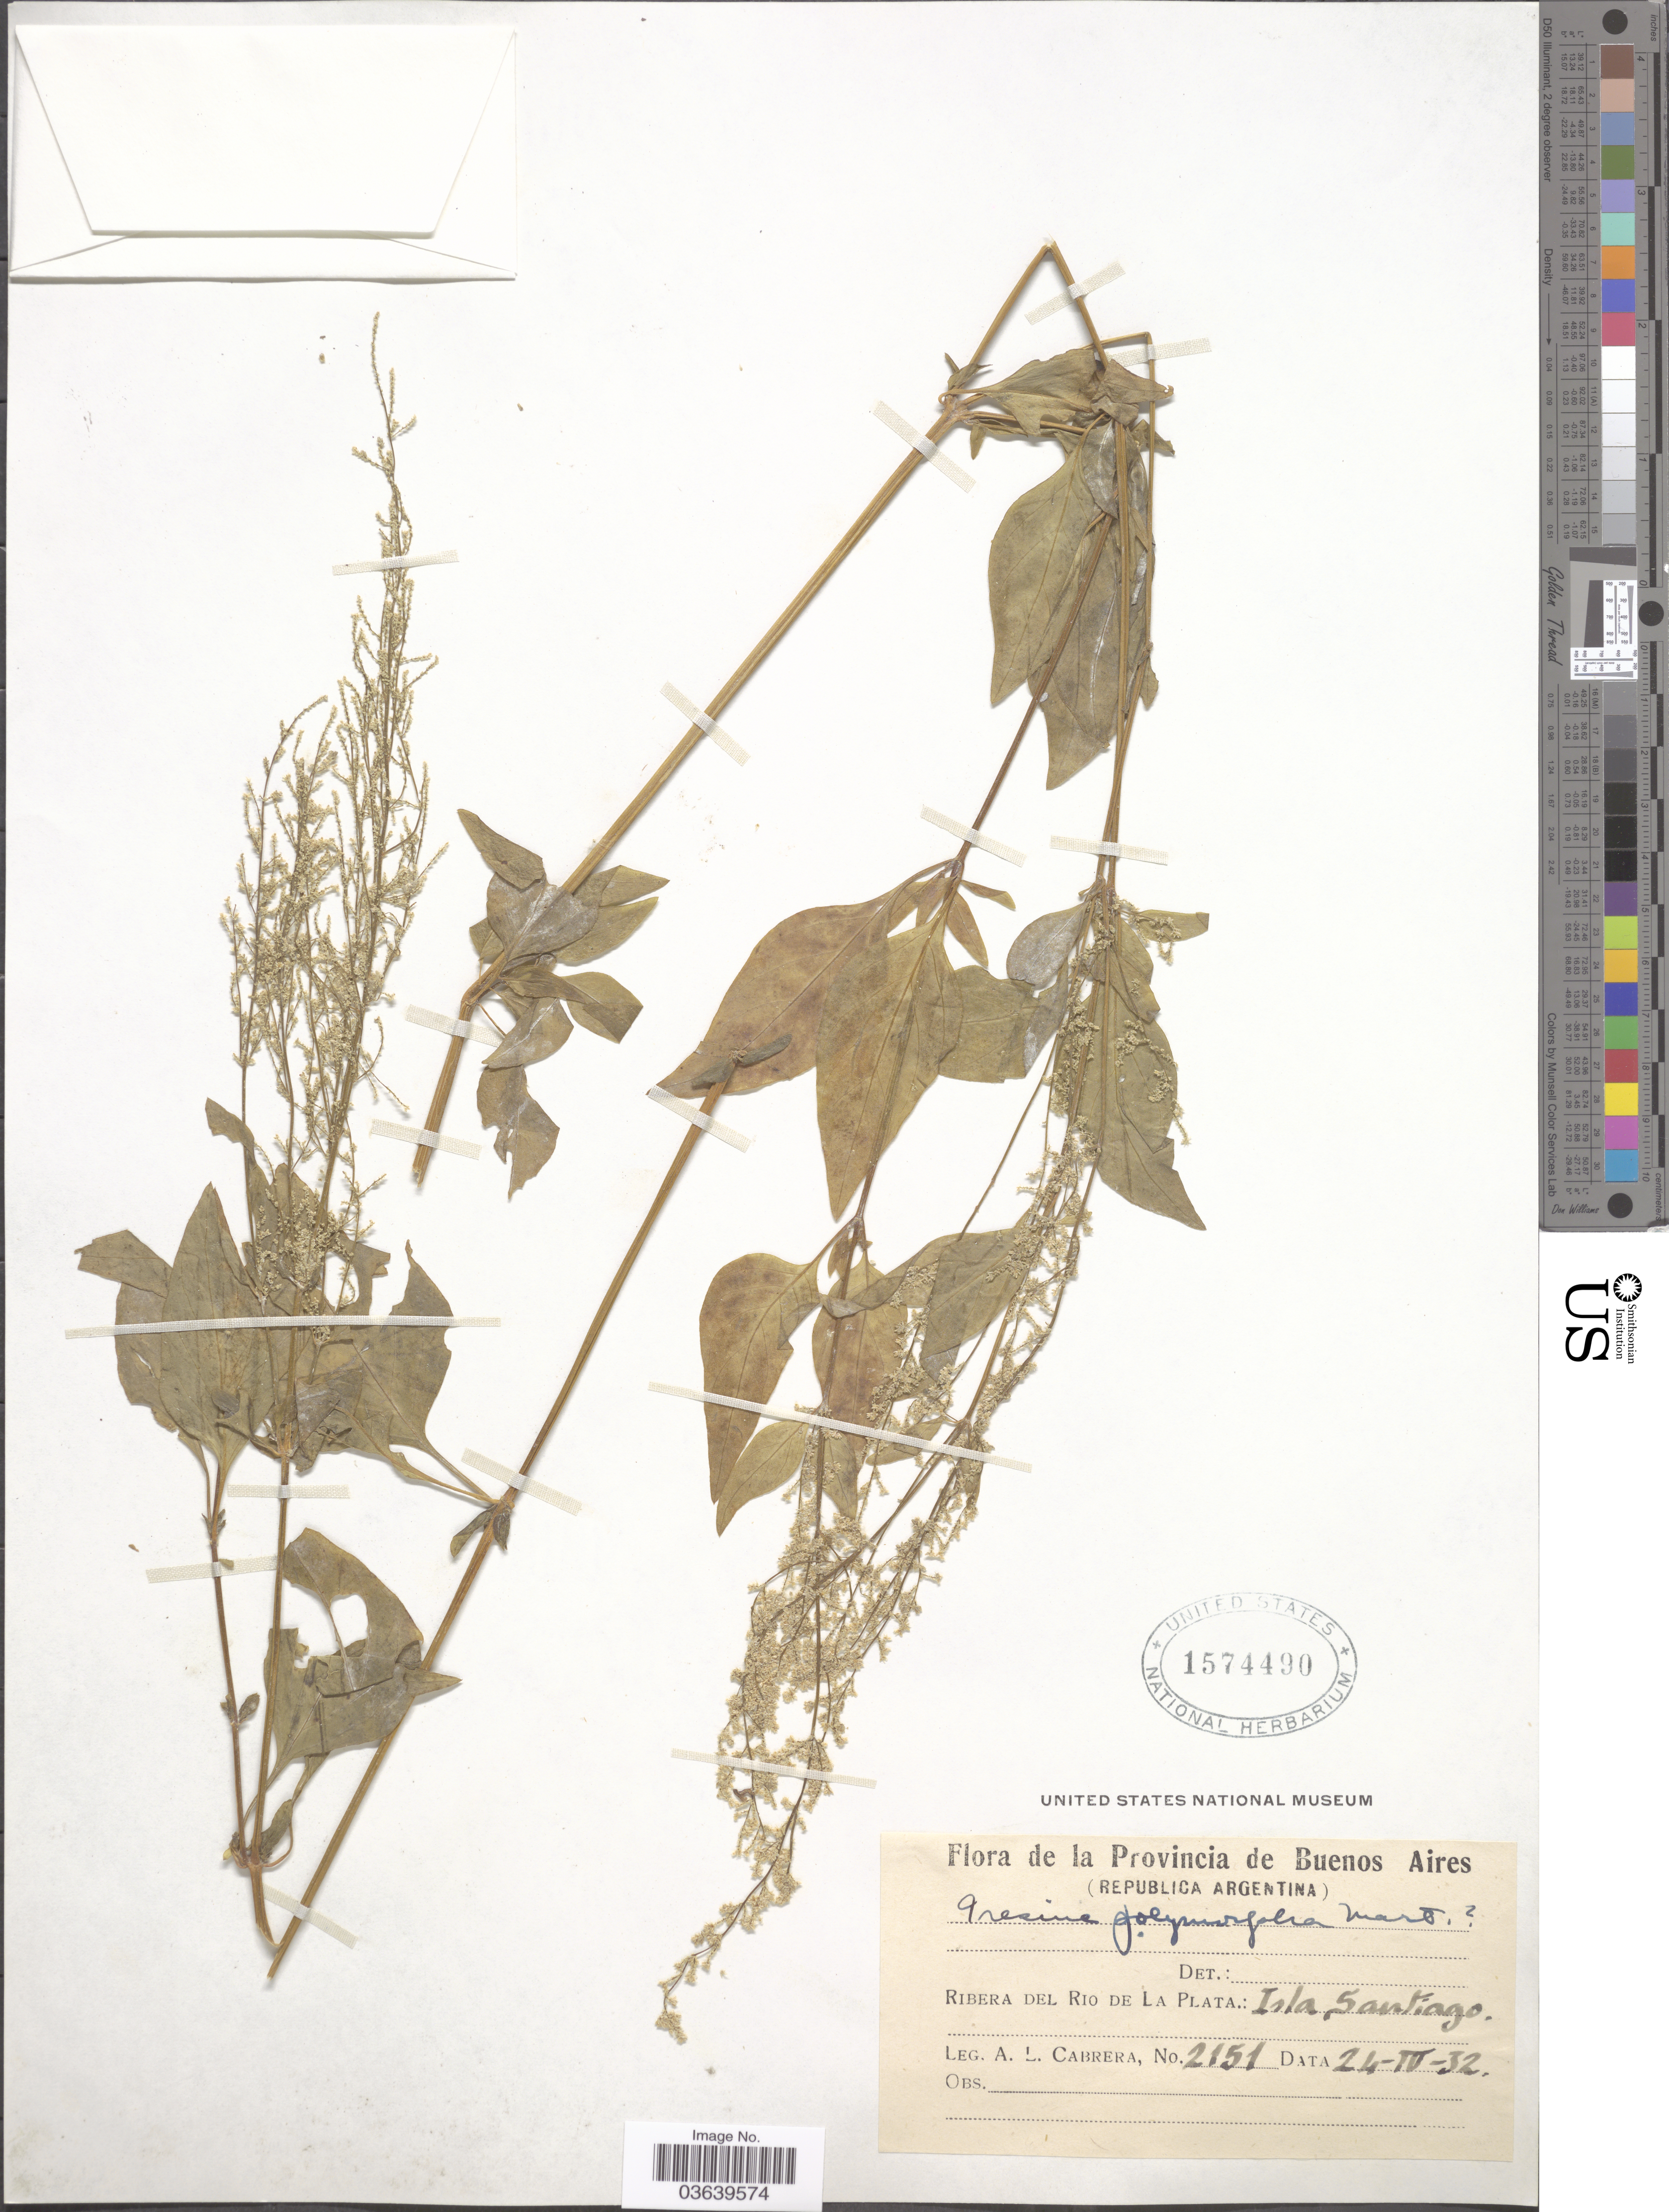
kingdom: Plantae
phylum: Tracheophyta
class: Magnoliopsida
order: Caryophyllales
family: Amaranthaceae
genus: Iresine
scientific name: Iresine polymorpha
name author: Mart.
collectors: A. L. Cabrera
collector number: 2151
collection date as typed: Transcribed d/m/y: 24/4/32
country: Argentina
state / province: Buenos Aires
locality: Ribera del Rio de La Plata.: Isla Santiago.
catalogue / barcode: US 1574490